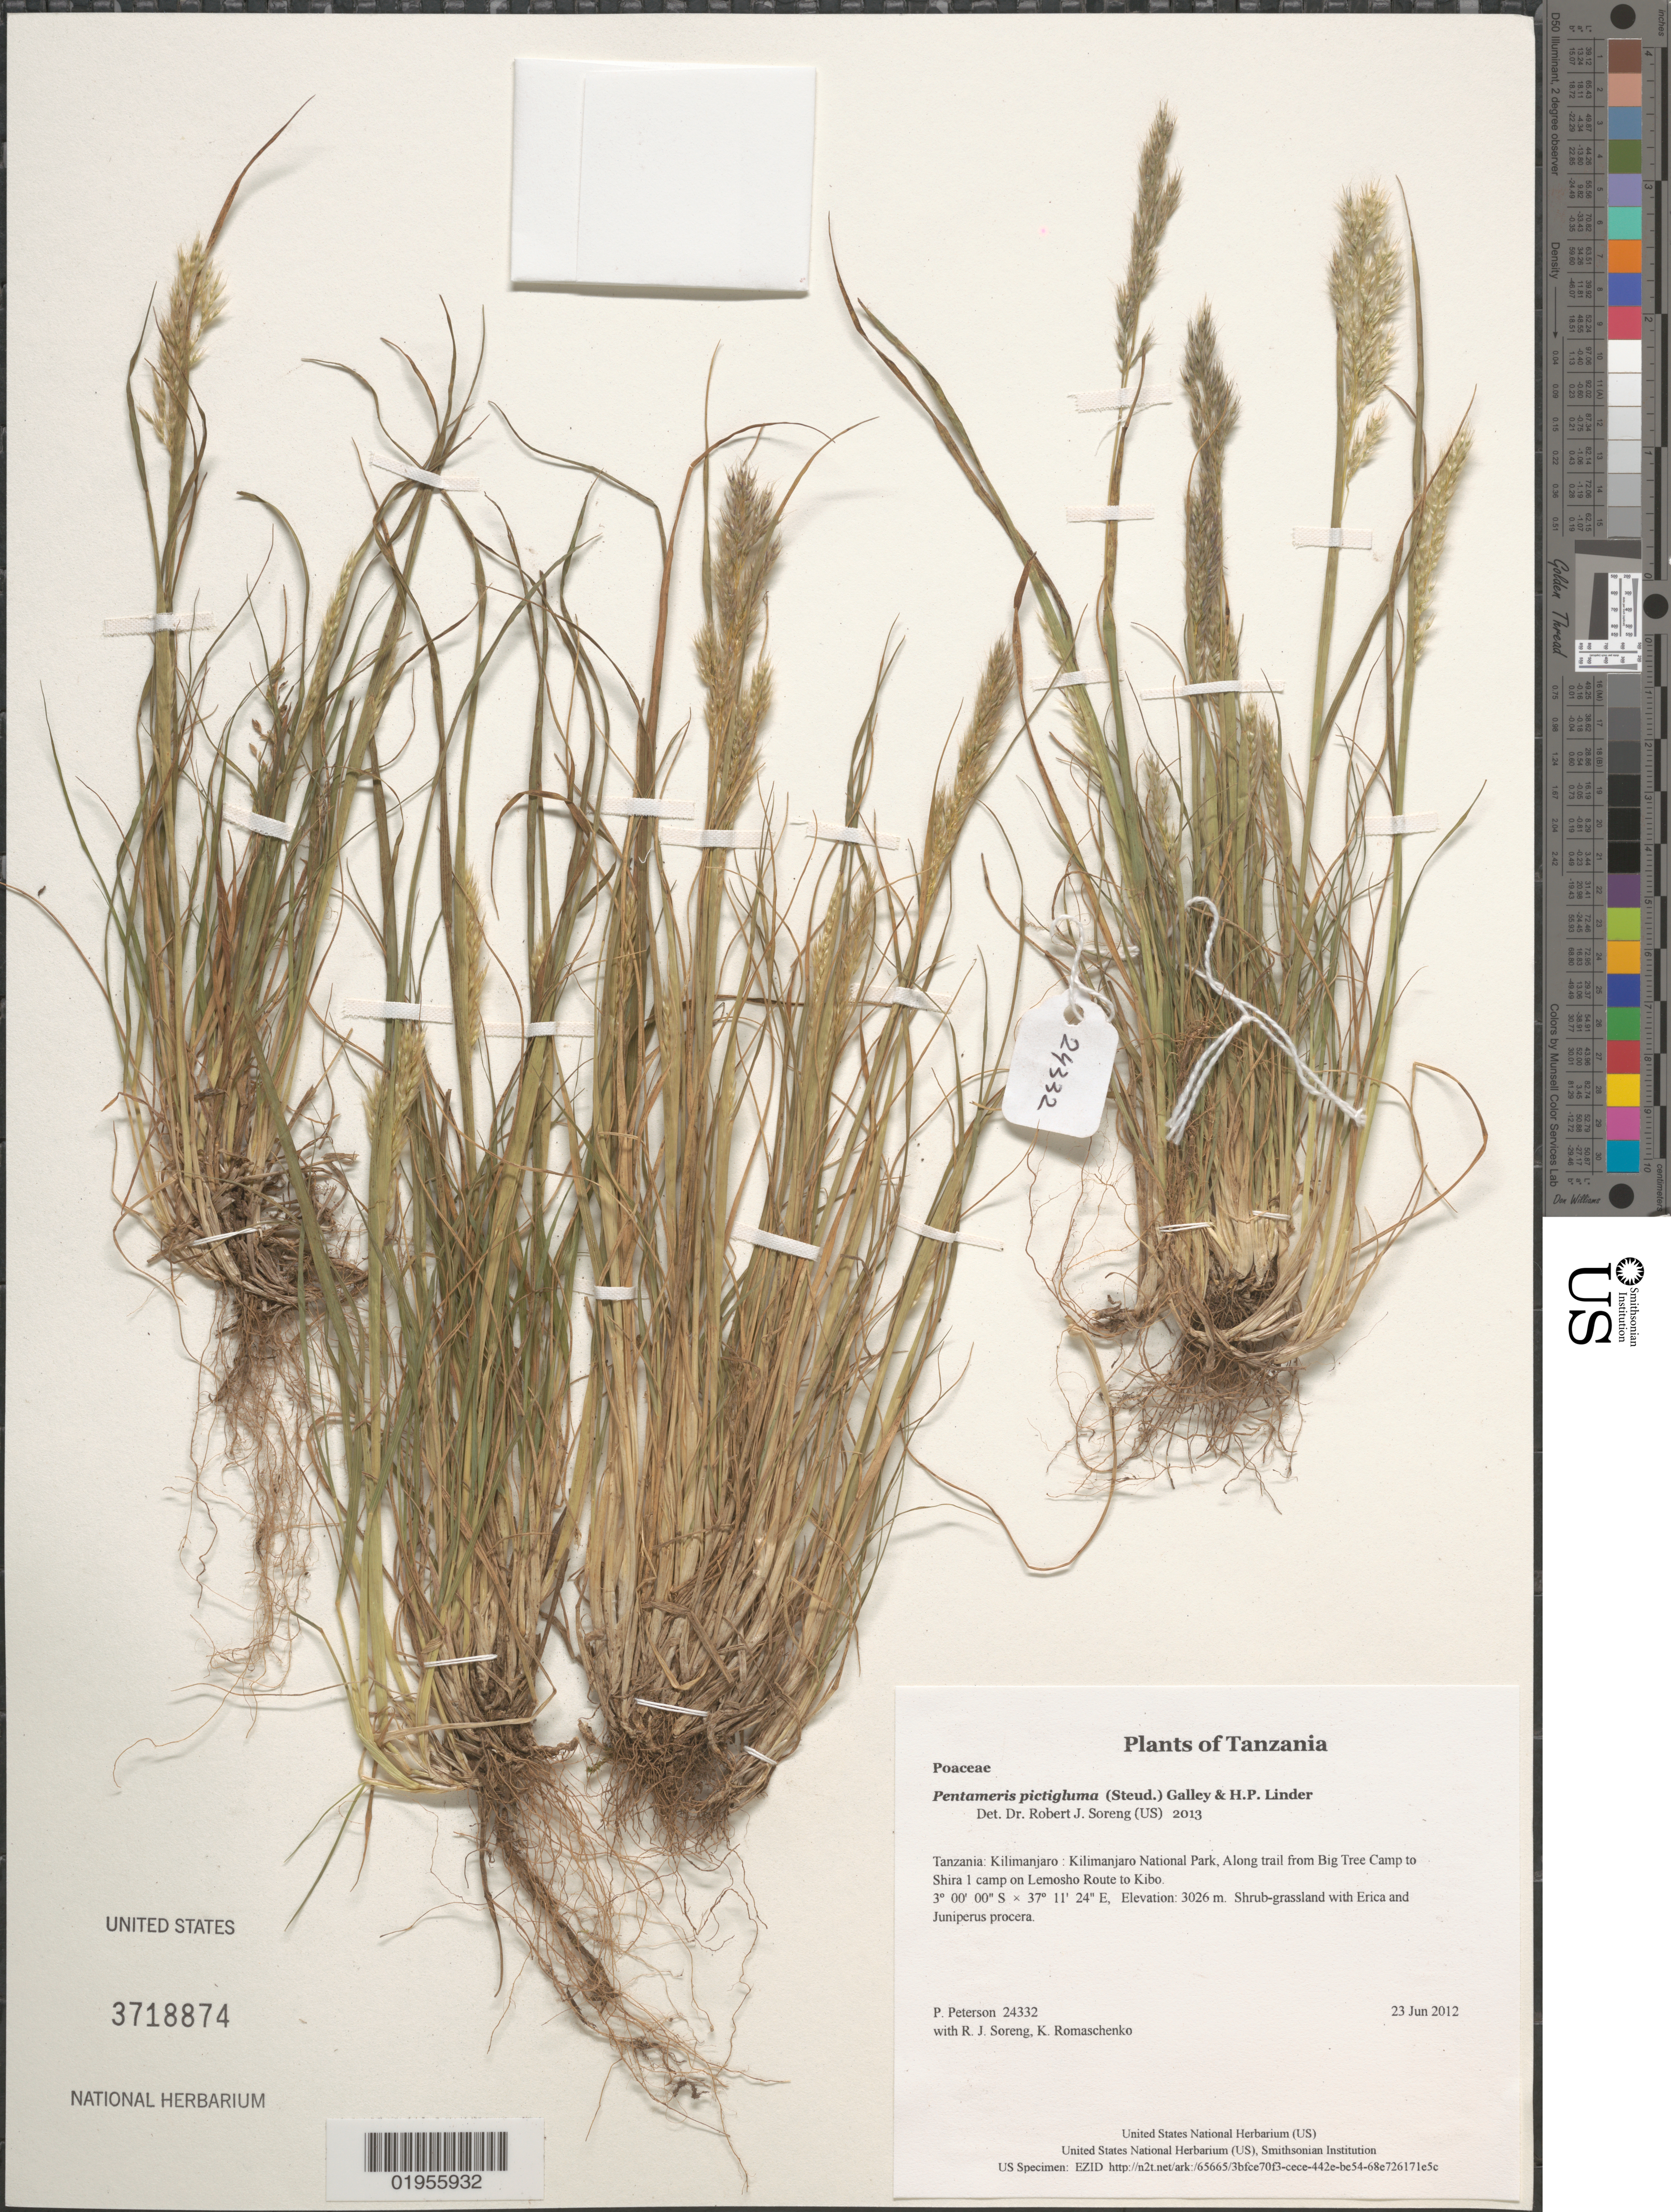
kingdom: Plantae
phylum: Tracheophyta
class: Liliopsida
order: Poales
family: Poaceae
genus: Pentameris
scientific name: Pentameris pictigluma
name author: (Steud.) Galley & H.P. Linder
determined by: Soreng, Robert J., Research Associate (BOT), Smithsonian Institution - National Museum of Natural History (UNITED STATES)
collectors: P. M. Peterson, R. J. Soreng & K. Romaschenko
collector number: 24332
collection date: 2012-06-23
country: Tanzania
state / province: Kilimanjaro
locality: Kilimanjaro National Park, Along trail from Big Tree Camp to Shira 1 camp on Lemosho Route to Kibo.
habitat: Shrub-grassland with Erica and Juniperus procera.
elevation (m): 3026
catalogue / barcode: US 3718874